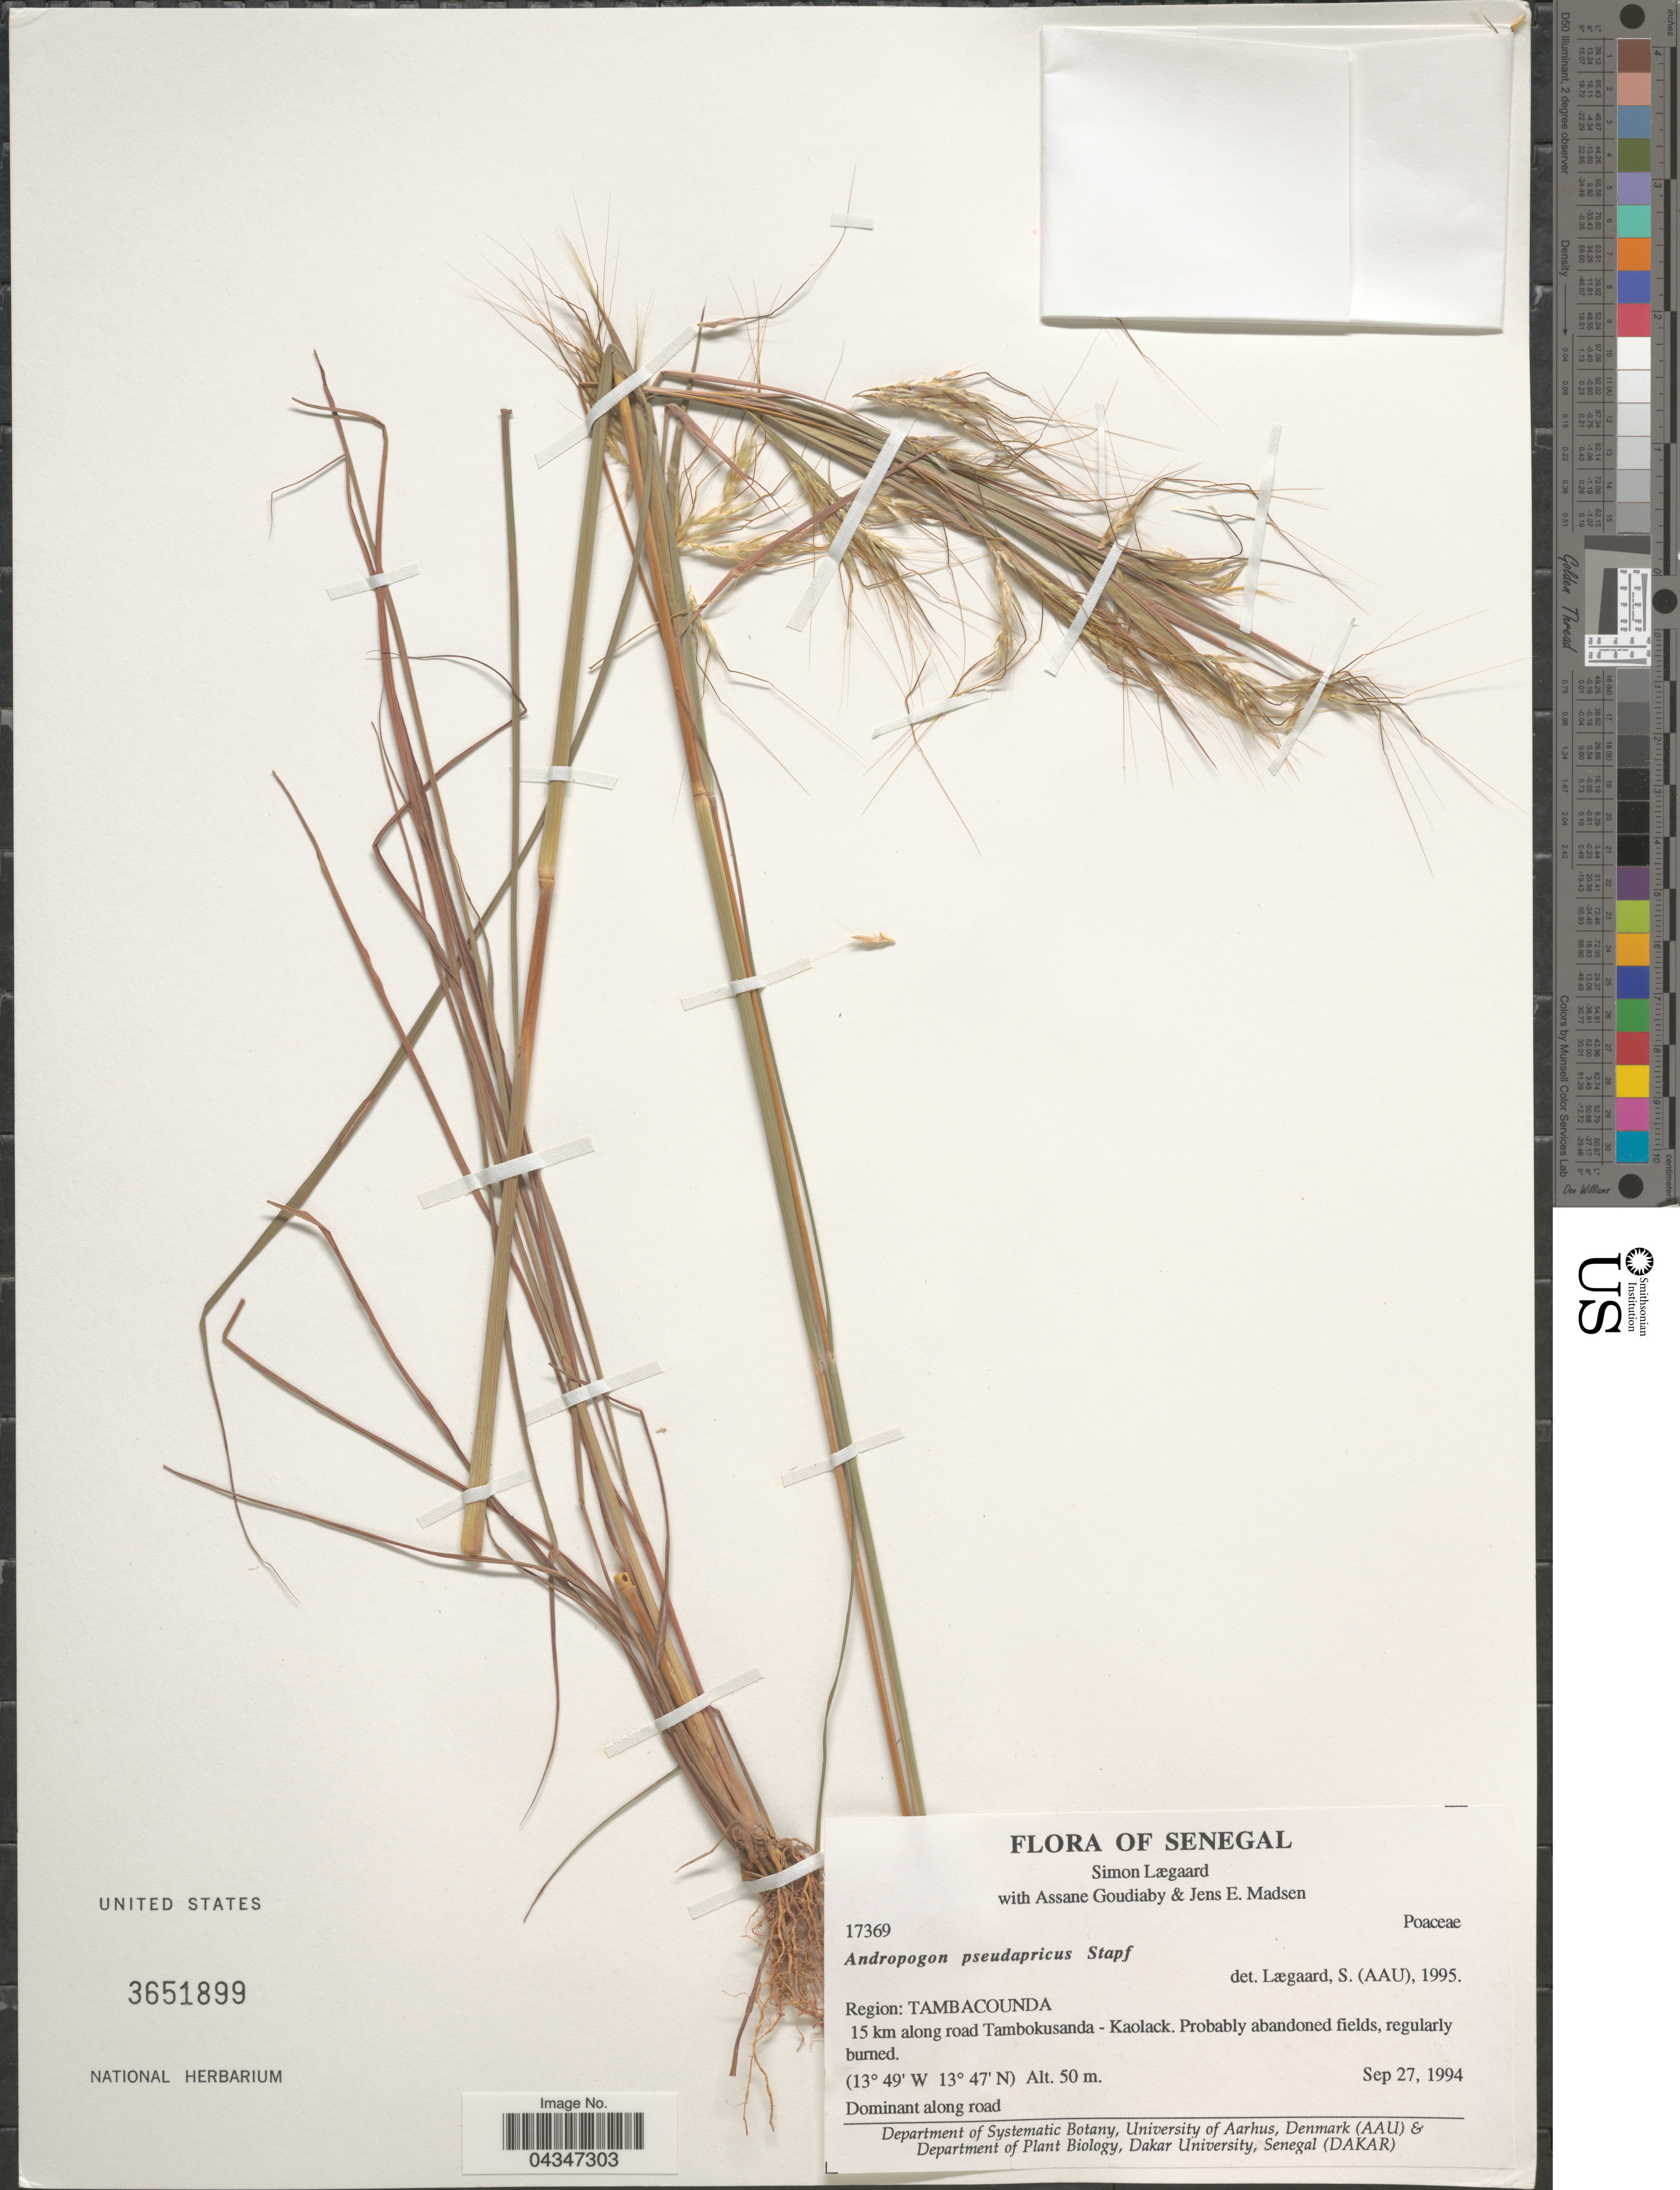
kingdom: Plantae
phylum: Tracheophyta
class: Liliopsida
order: Poales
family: Poaceae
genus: Andropogon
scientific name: Andropogon pseudapricus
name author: Stapf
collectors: S. Lægaard, A. Goudiaby & J. E. Madsen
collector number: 17369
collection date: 1994-09-27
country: Senegal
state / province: Tambacounda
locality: Region: Tambacounda. 15 km along road Tambokusanda- Kaolack.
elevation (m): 50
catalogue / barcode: US 3651899